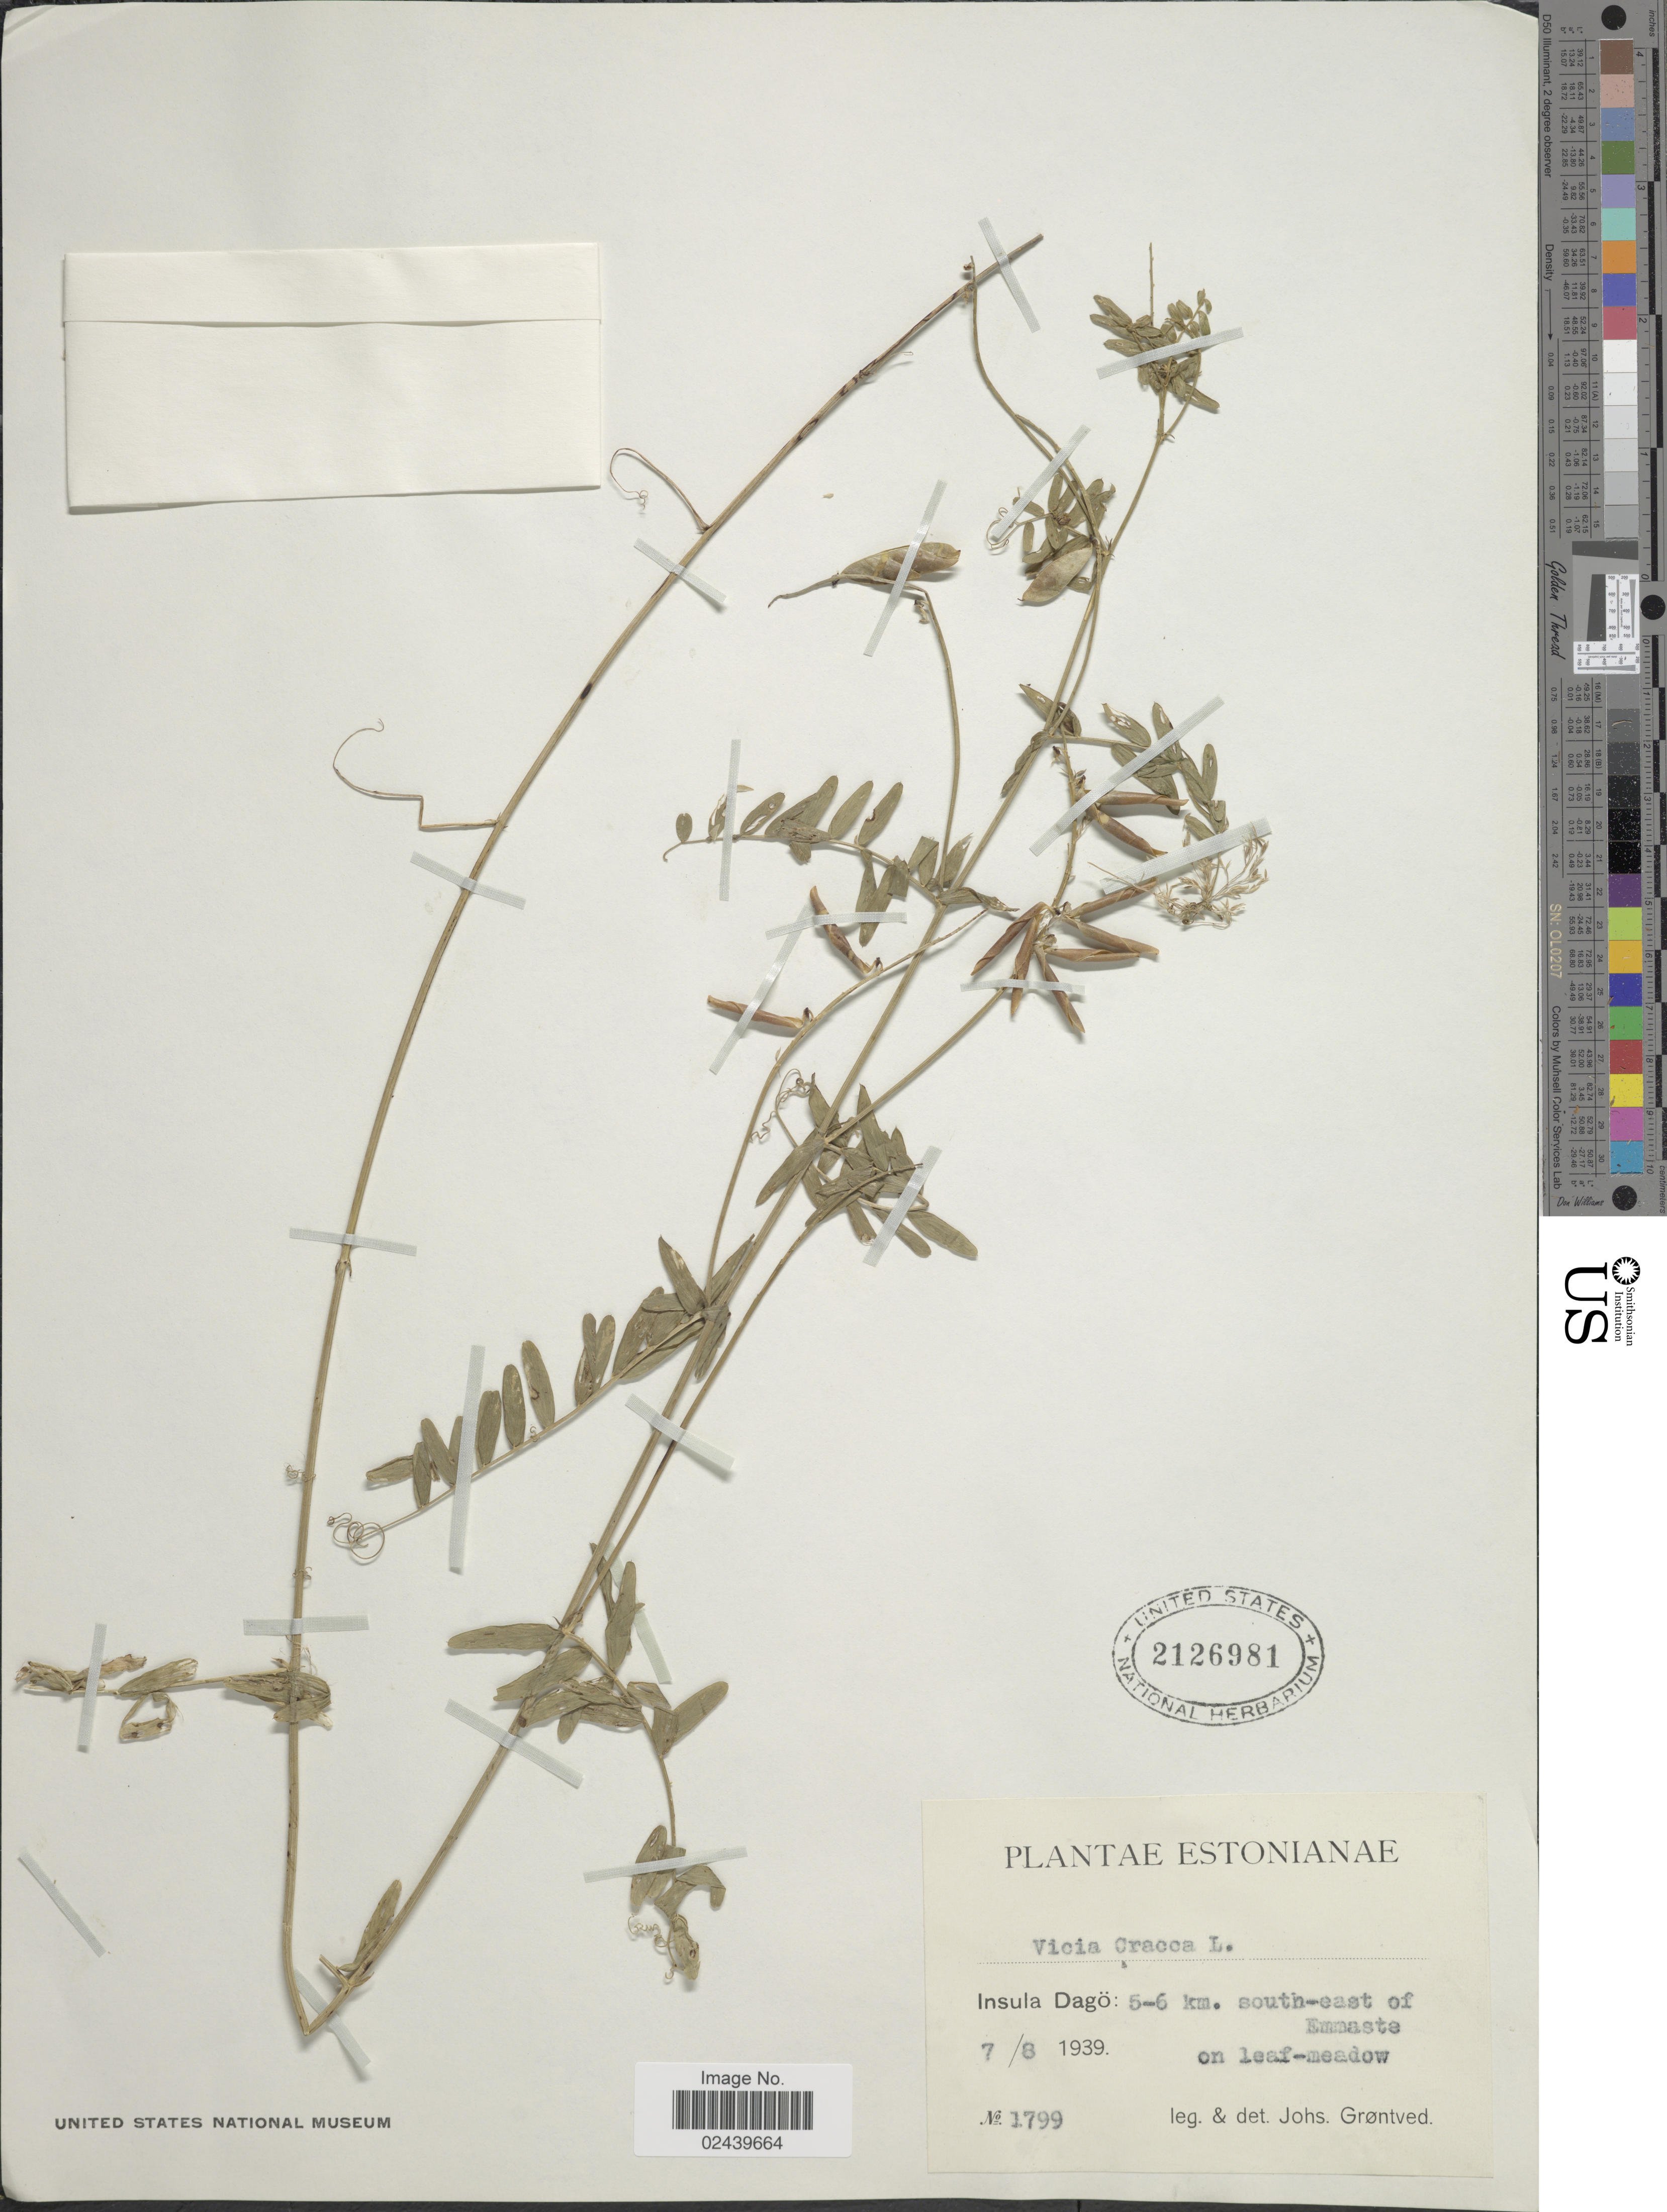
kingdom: Plantae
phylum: Tracheophyta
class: Magnoliopsida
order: Fabales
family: Fabaceae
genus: Vicia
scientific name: Vicia cracca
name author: L.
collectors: J. Grøntved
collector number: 1799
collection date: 1939-08-07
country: Estonia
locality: Insula Dagö: 5-6 km. south-east of Emmaste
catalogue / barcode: US 2126981